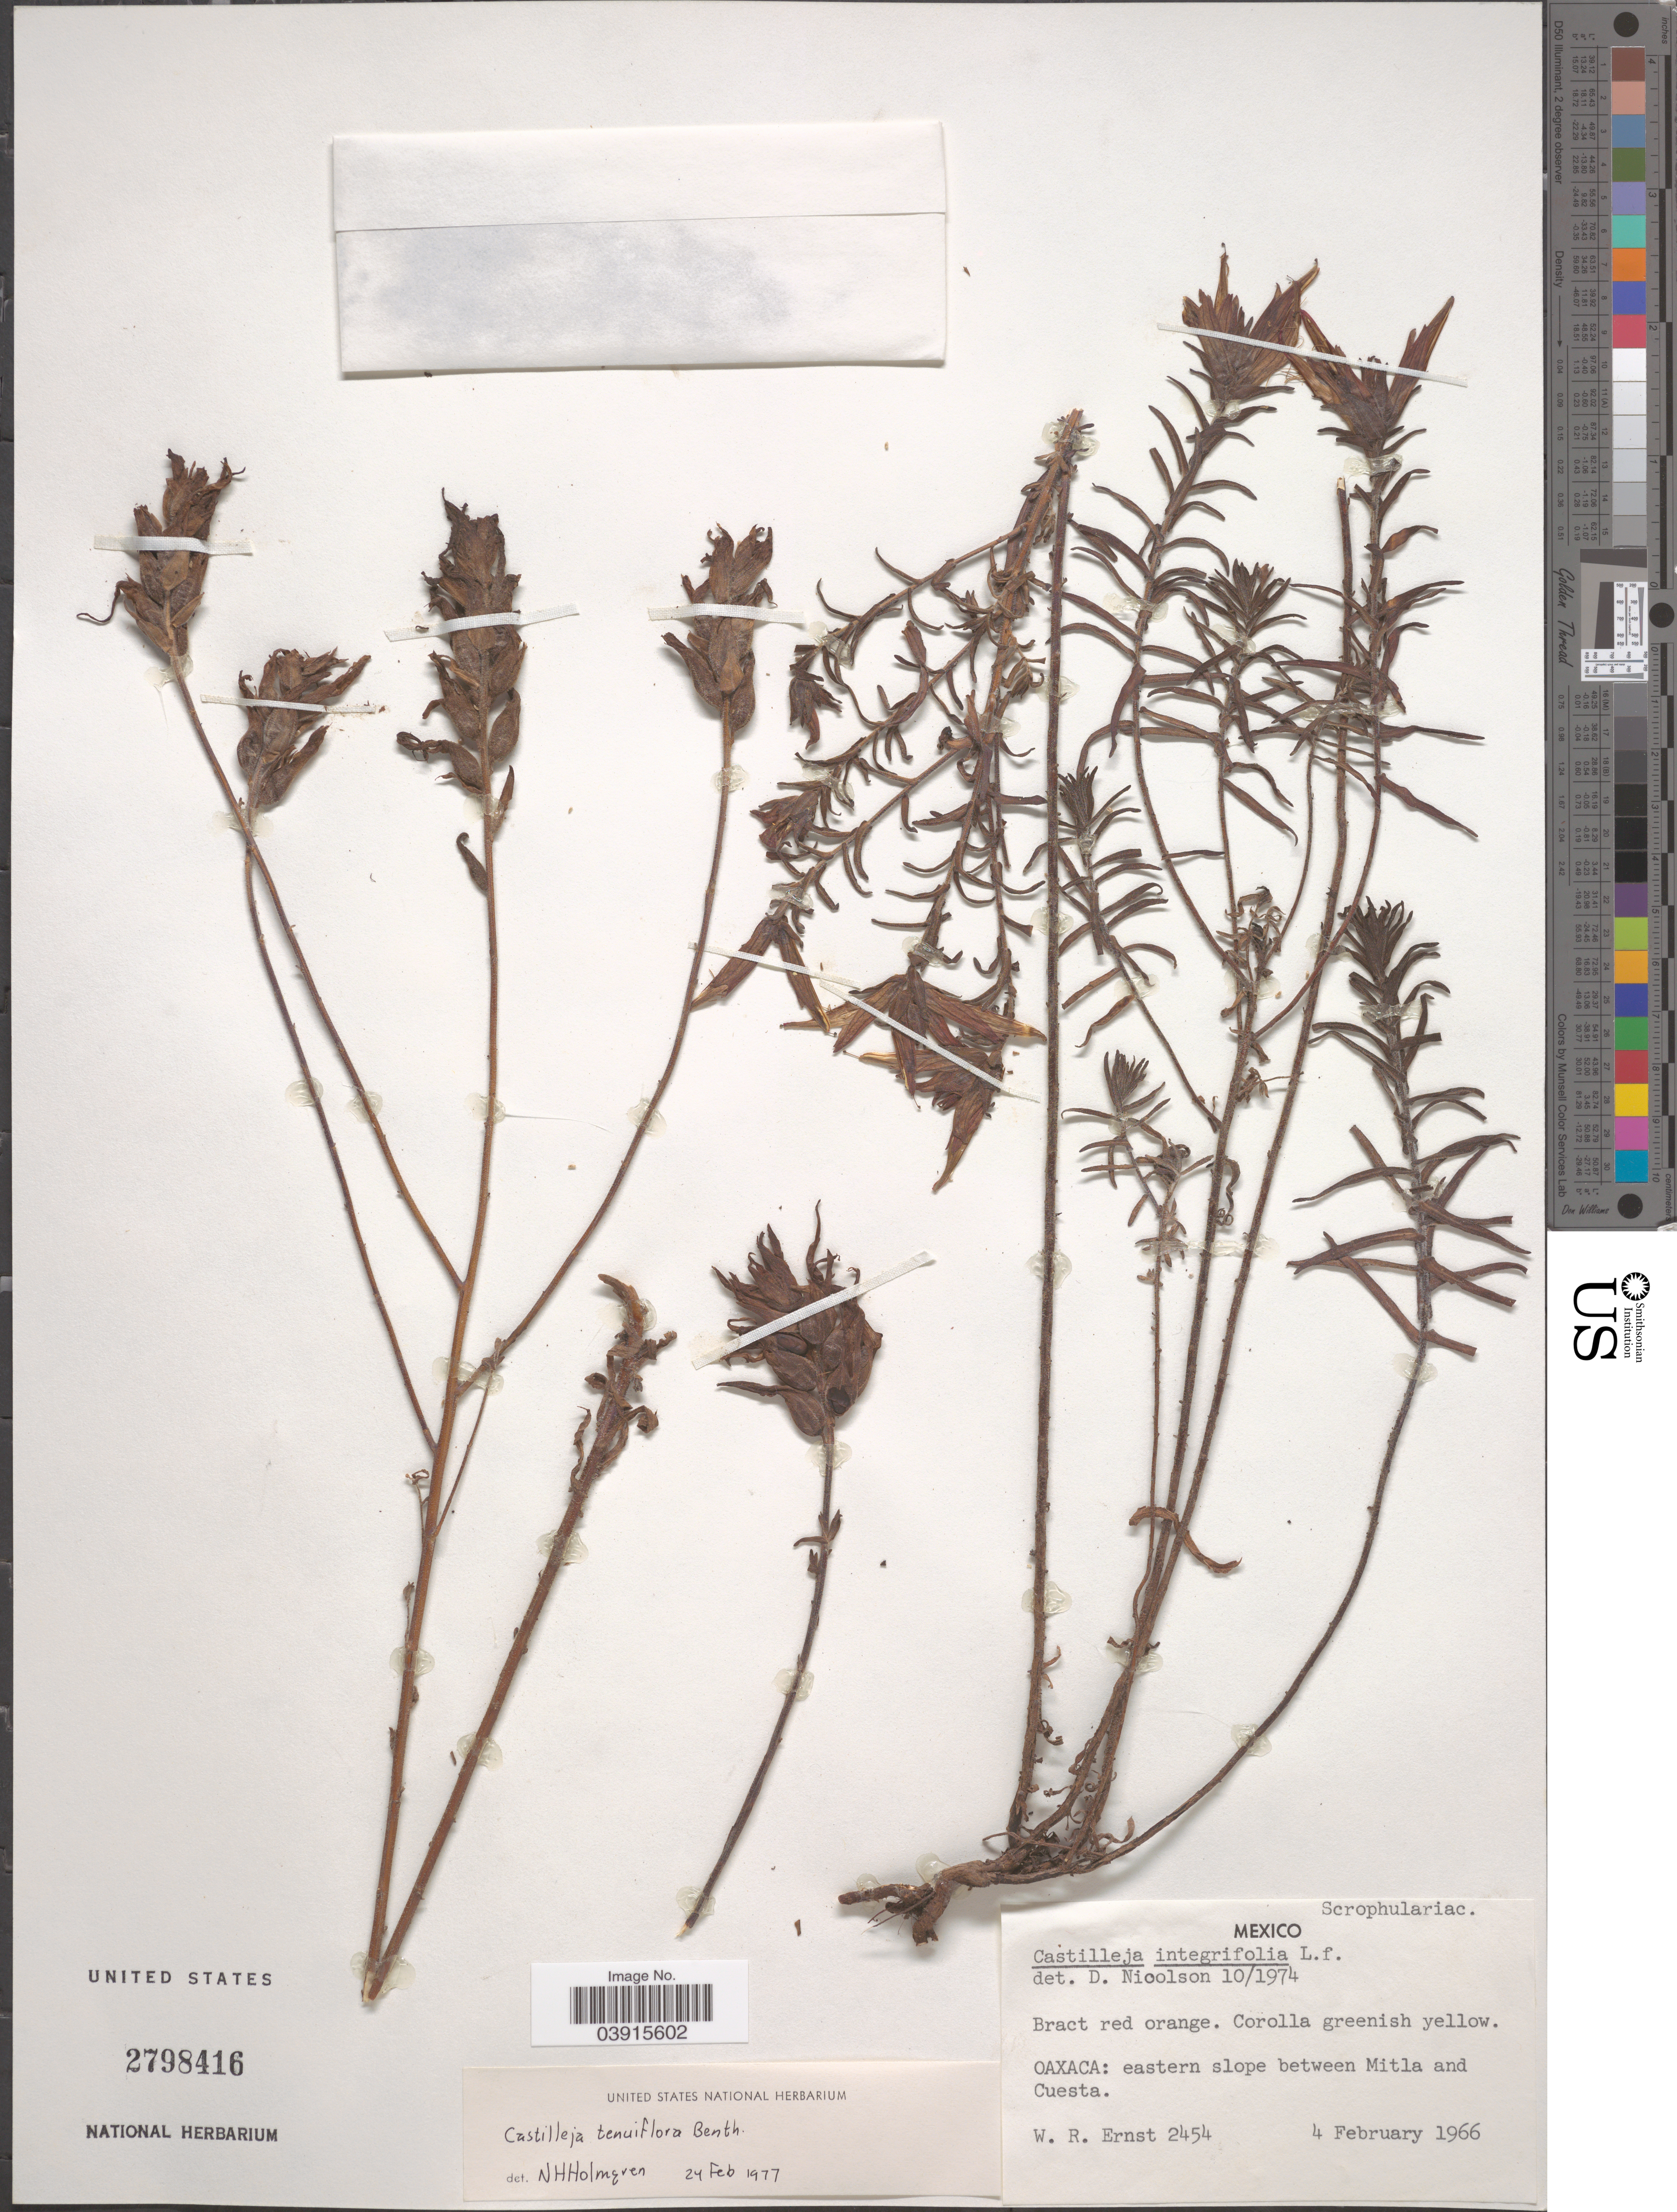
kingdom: Plantae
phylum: Tracheophyta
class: Magnoliopsida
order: Lamiales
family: Orobanchaceae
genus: Castilleja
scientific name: Castilleja tenuiflora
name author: Benth.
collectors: W. R. Ernst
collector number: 2454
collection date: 1966-02-04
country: Mexico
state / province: Oaxaca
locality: Eastern slope between Mitla and Cuesta.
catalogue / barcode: US 2798416